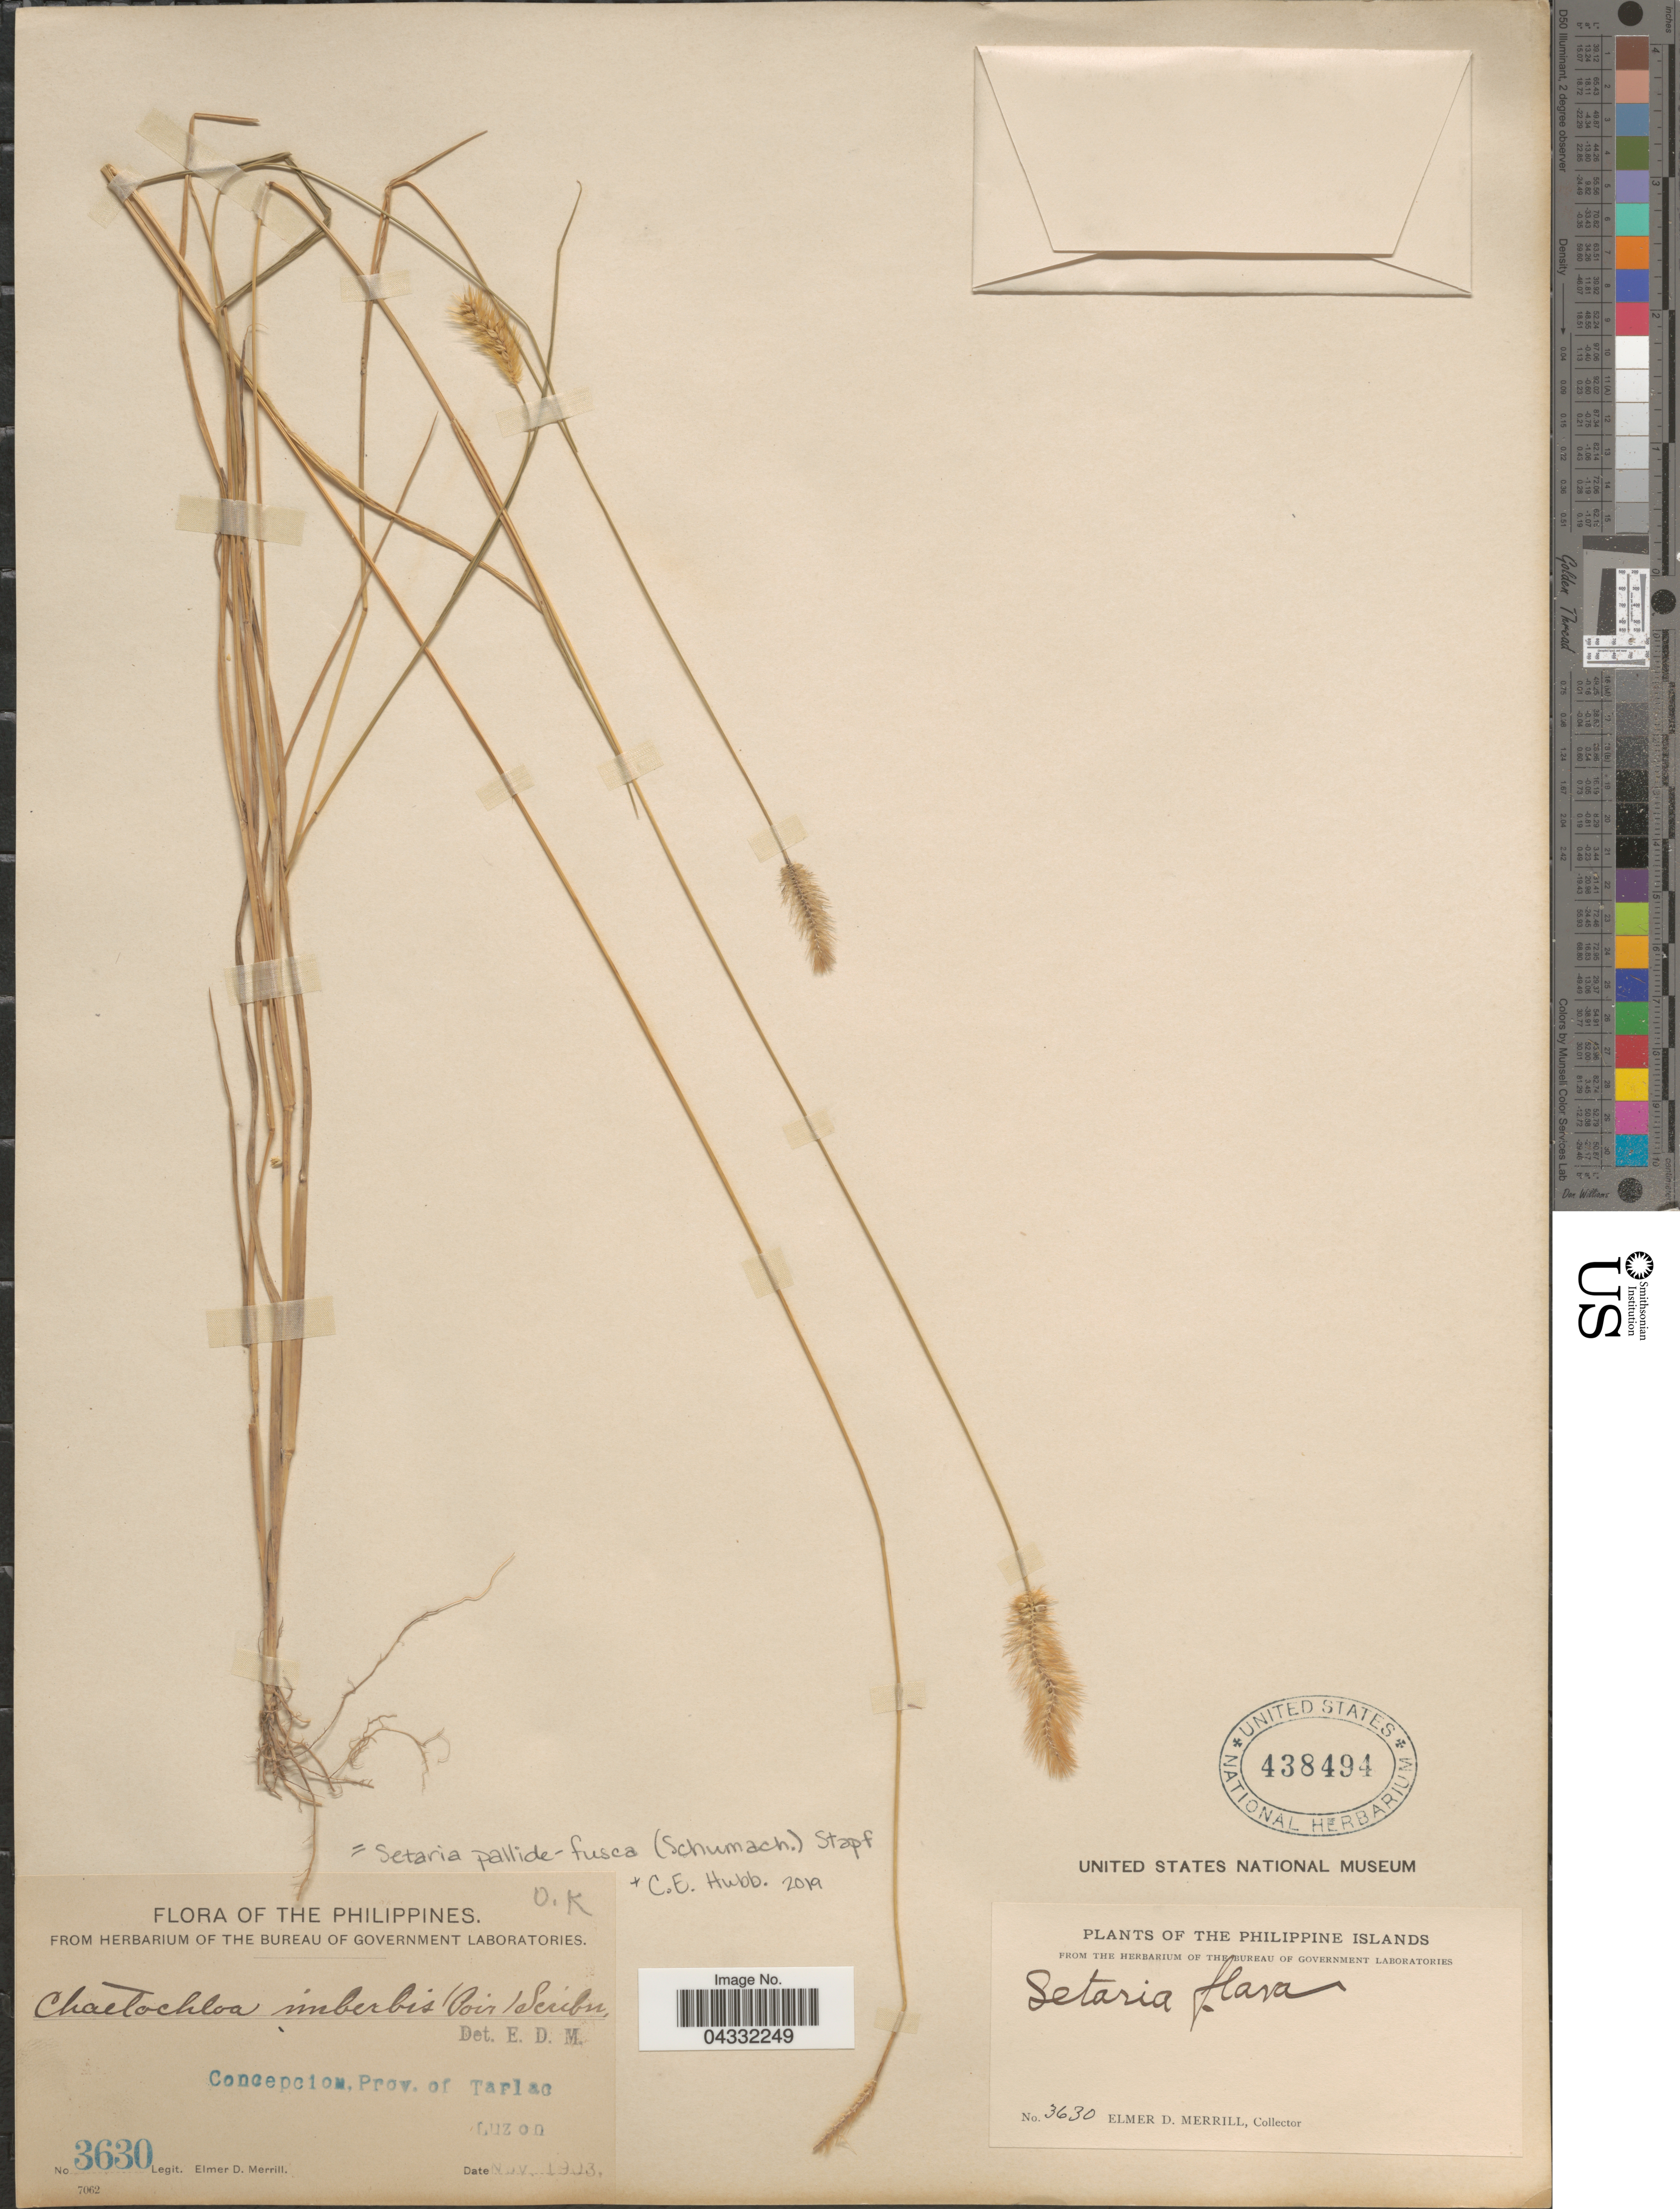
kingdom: Plantae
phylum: Tracheophyta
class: Liliopsida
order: Poales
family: Poaceae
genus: Setaria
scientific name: Setaria pallide-fusca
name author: (Schumach.) Stapf & C.E. Hubb.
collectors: E. D. Merrill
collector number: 3630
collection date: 1903-11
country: Philippines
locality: Concepcion, Prov. of Tarlac. Luzon. The Philippine Islands.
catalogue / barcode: US 438494